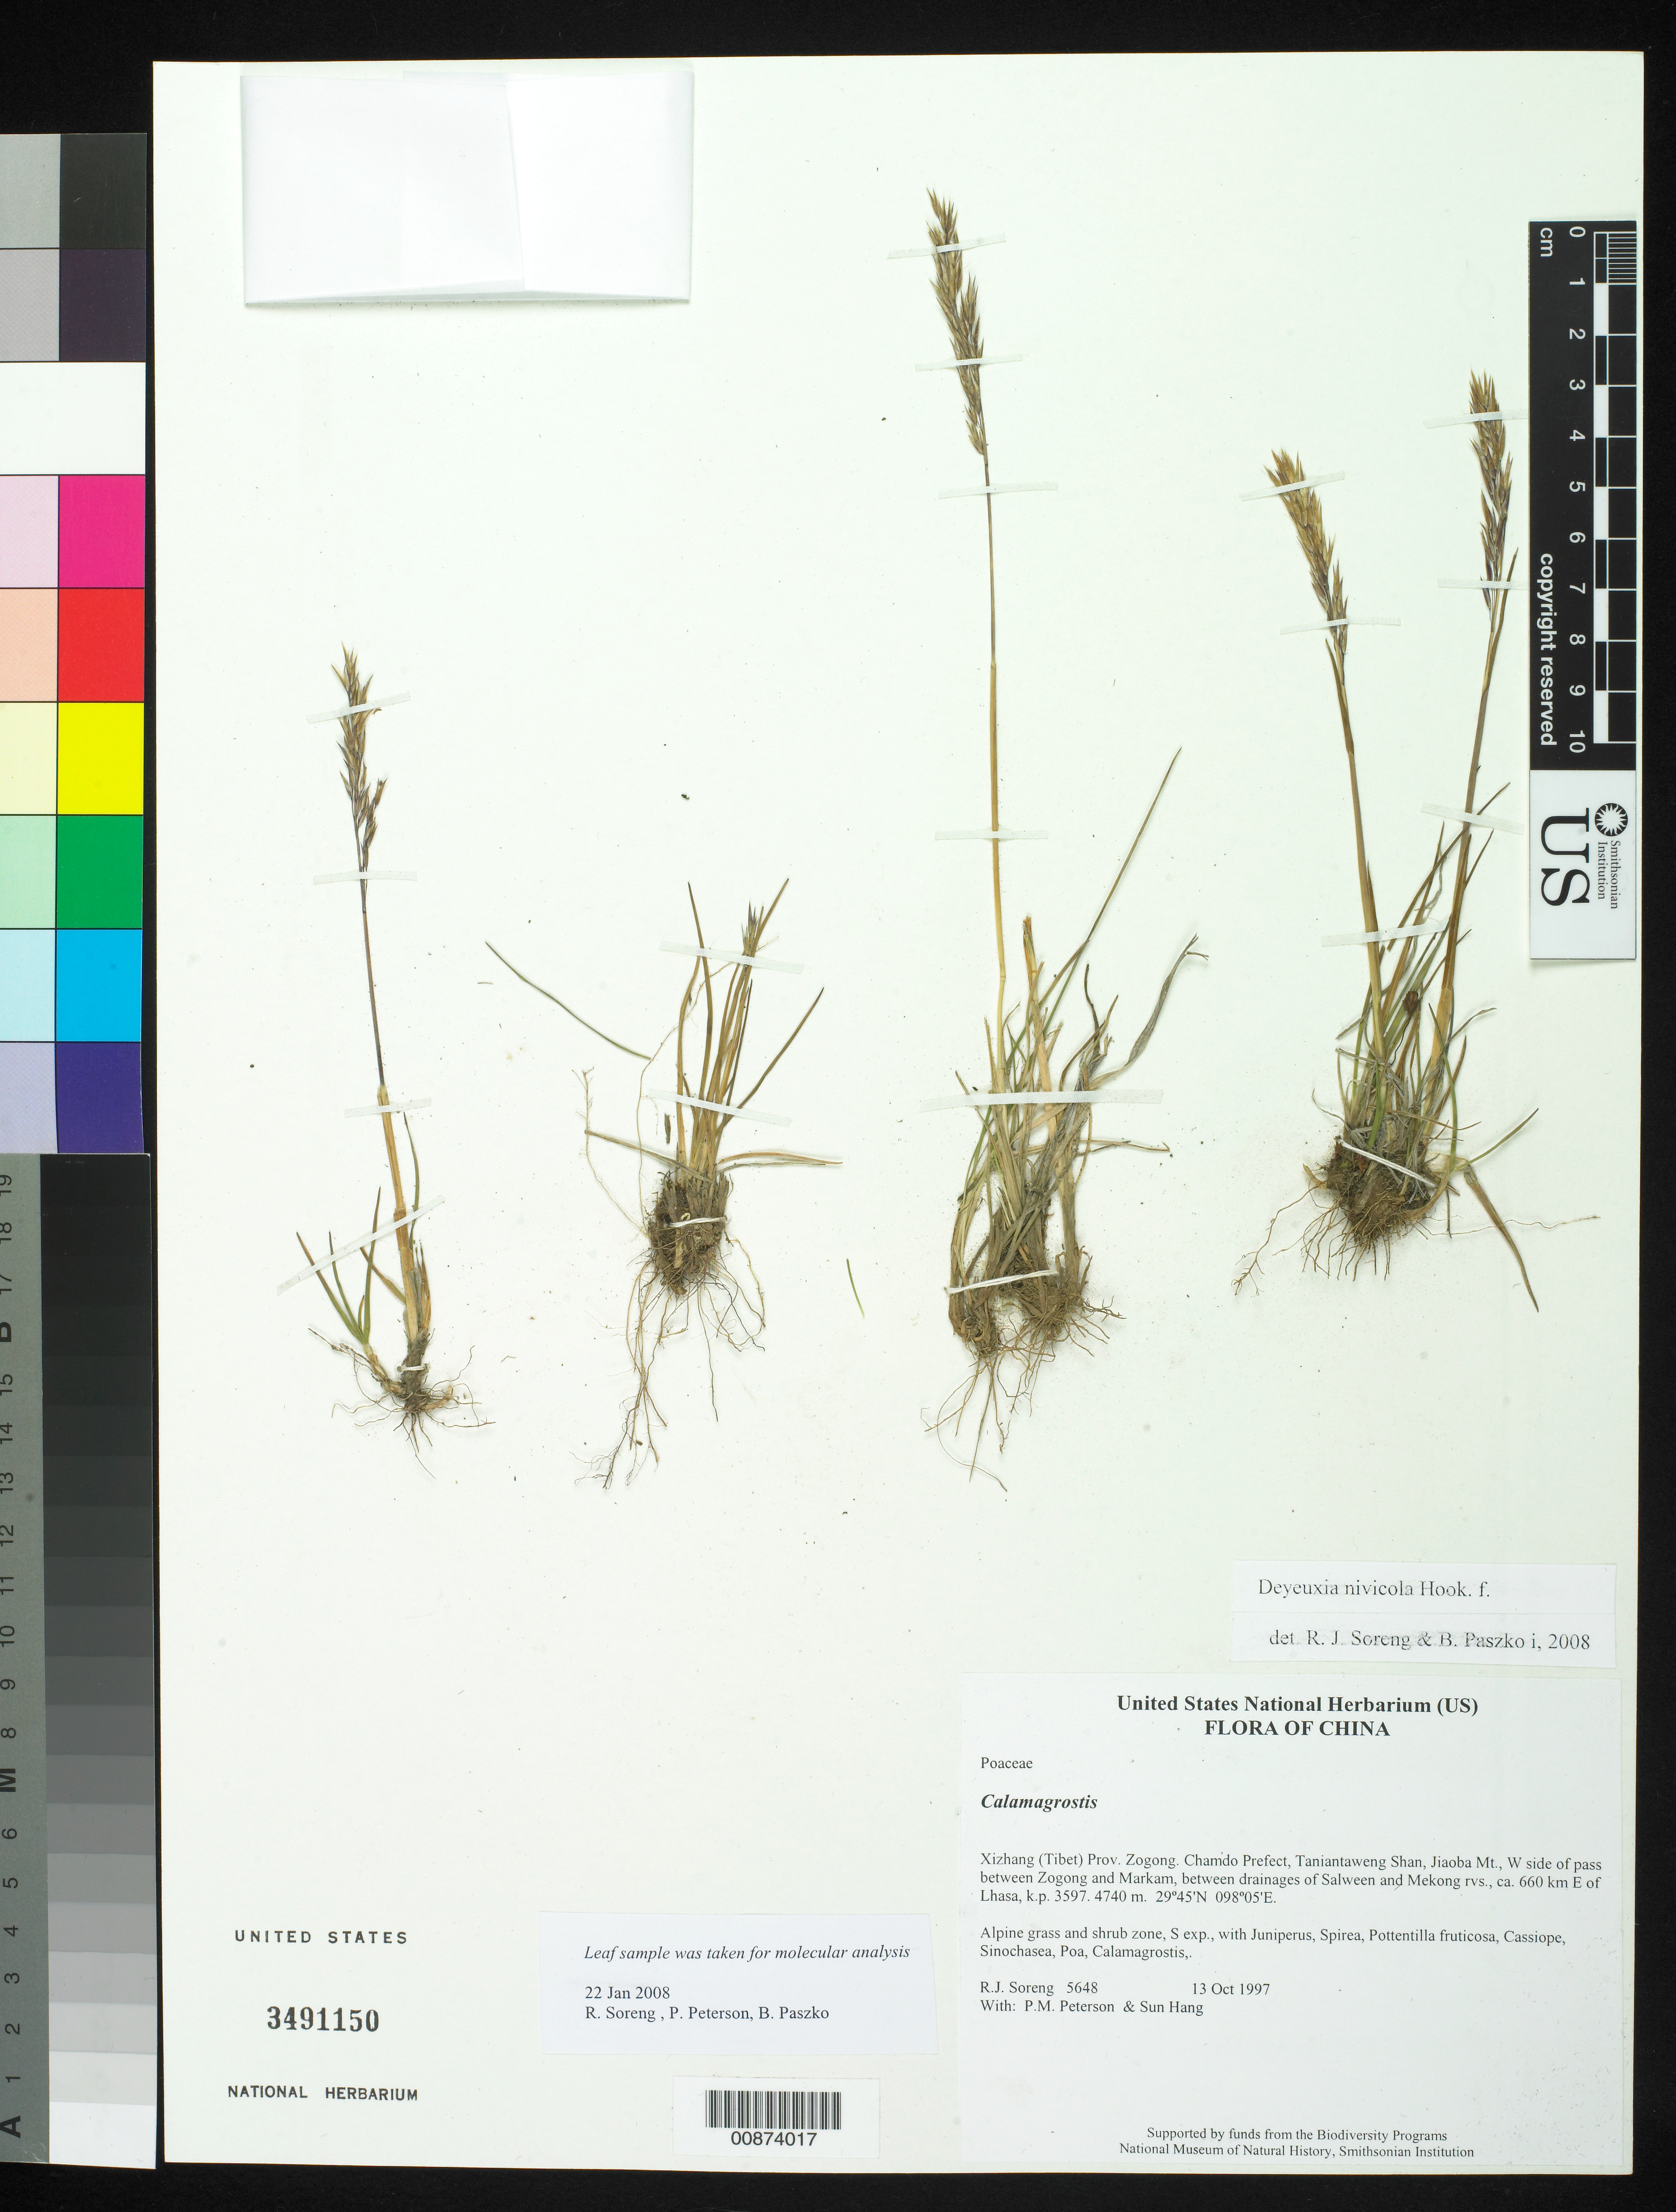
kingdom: Plantae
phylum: Tracheophyta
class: Liliopsida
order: Poales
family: Poaceae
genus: Deyeuxia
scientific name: Deyeuxia nivicola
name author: Hook. f.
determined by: Soreng, R. J.; Paszko, B.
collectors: R. J. Soreng, P. M. Peterson & Sun Hang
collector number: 5648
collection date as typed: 13 Oct 1997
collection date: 1997-10-13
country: China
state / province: Xizang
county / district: Zogong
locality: Chamdo Prefect, Taniantaweng Shan, Jiaoba Mt., W side of pass between Zogong and Markam, between drainages of Salween and Mekong rvs., ca. 660 km E of Lhasa, k.p. 3597.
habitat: Alpine grass and shrub zone, S exp., with Juniperus, Spirea, Pottentilla fruticosa, Cassiope, Sinochasea, Poa, Calamagrostis,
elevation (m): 4740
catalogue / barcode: US 3491150